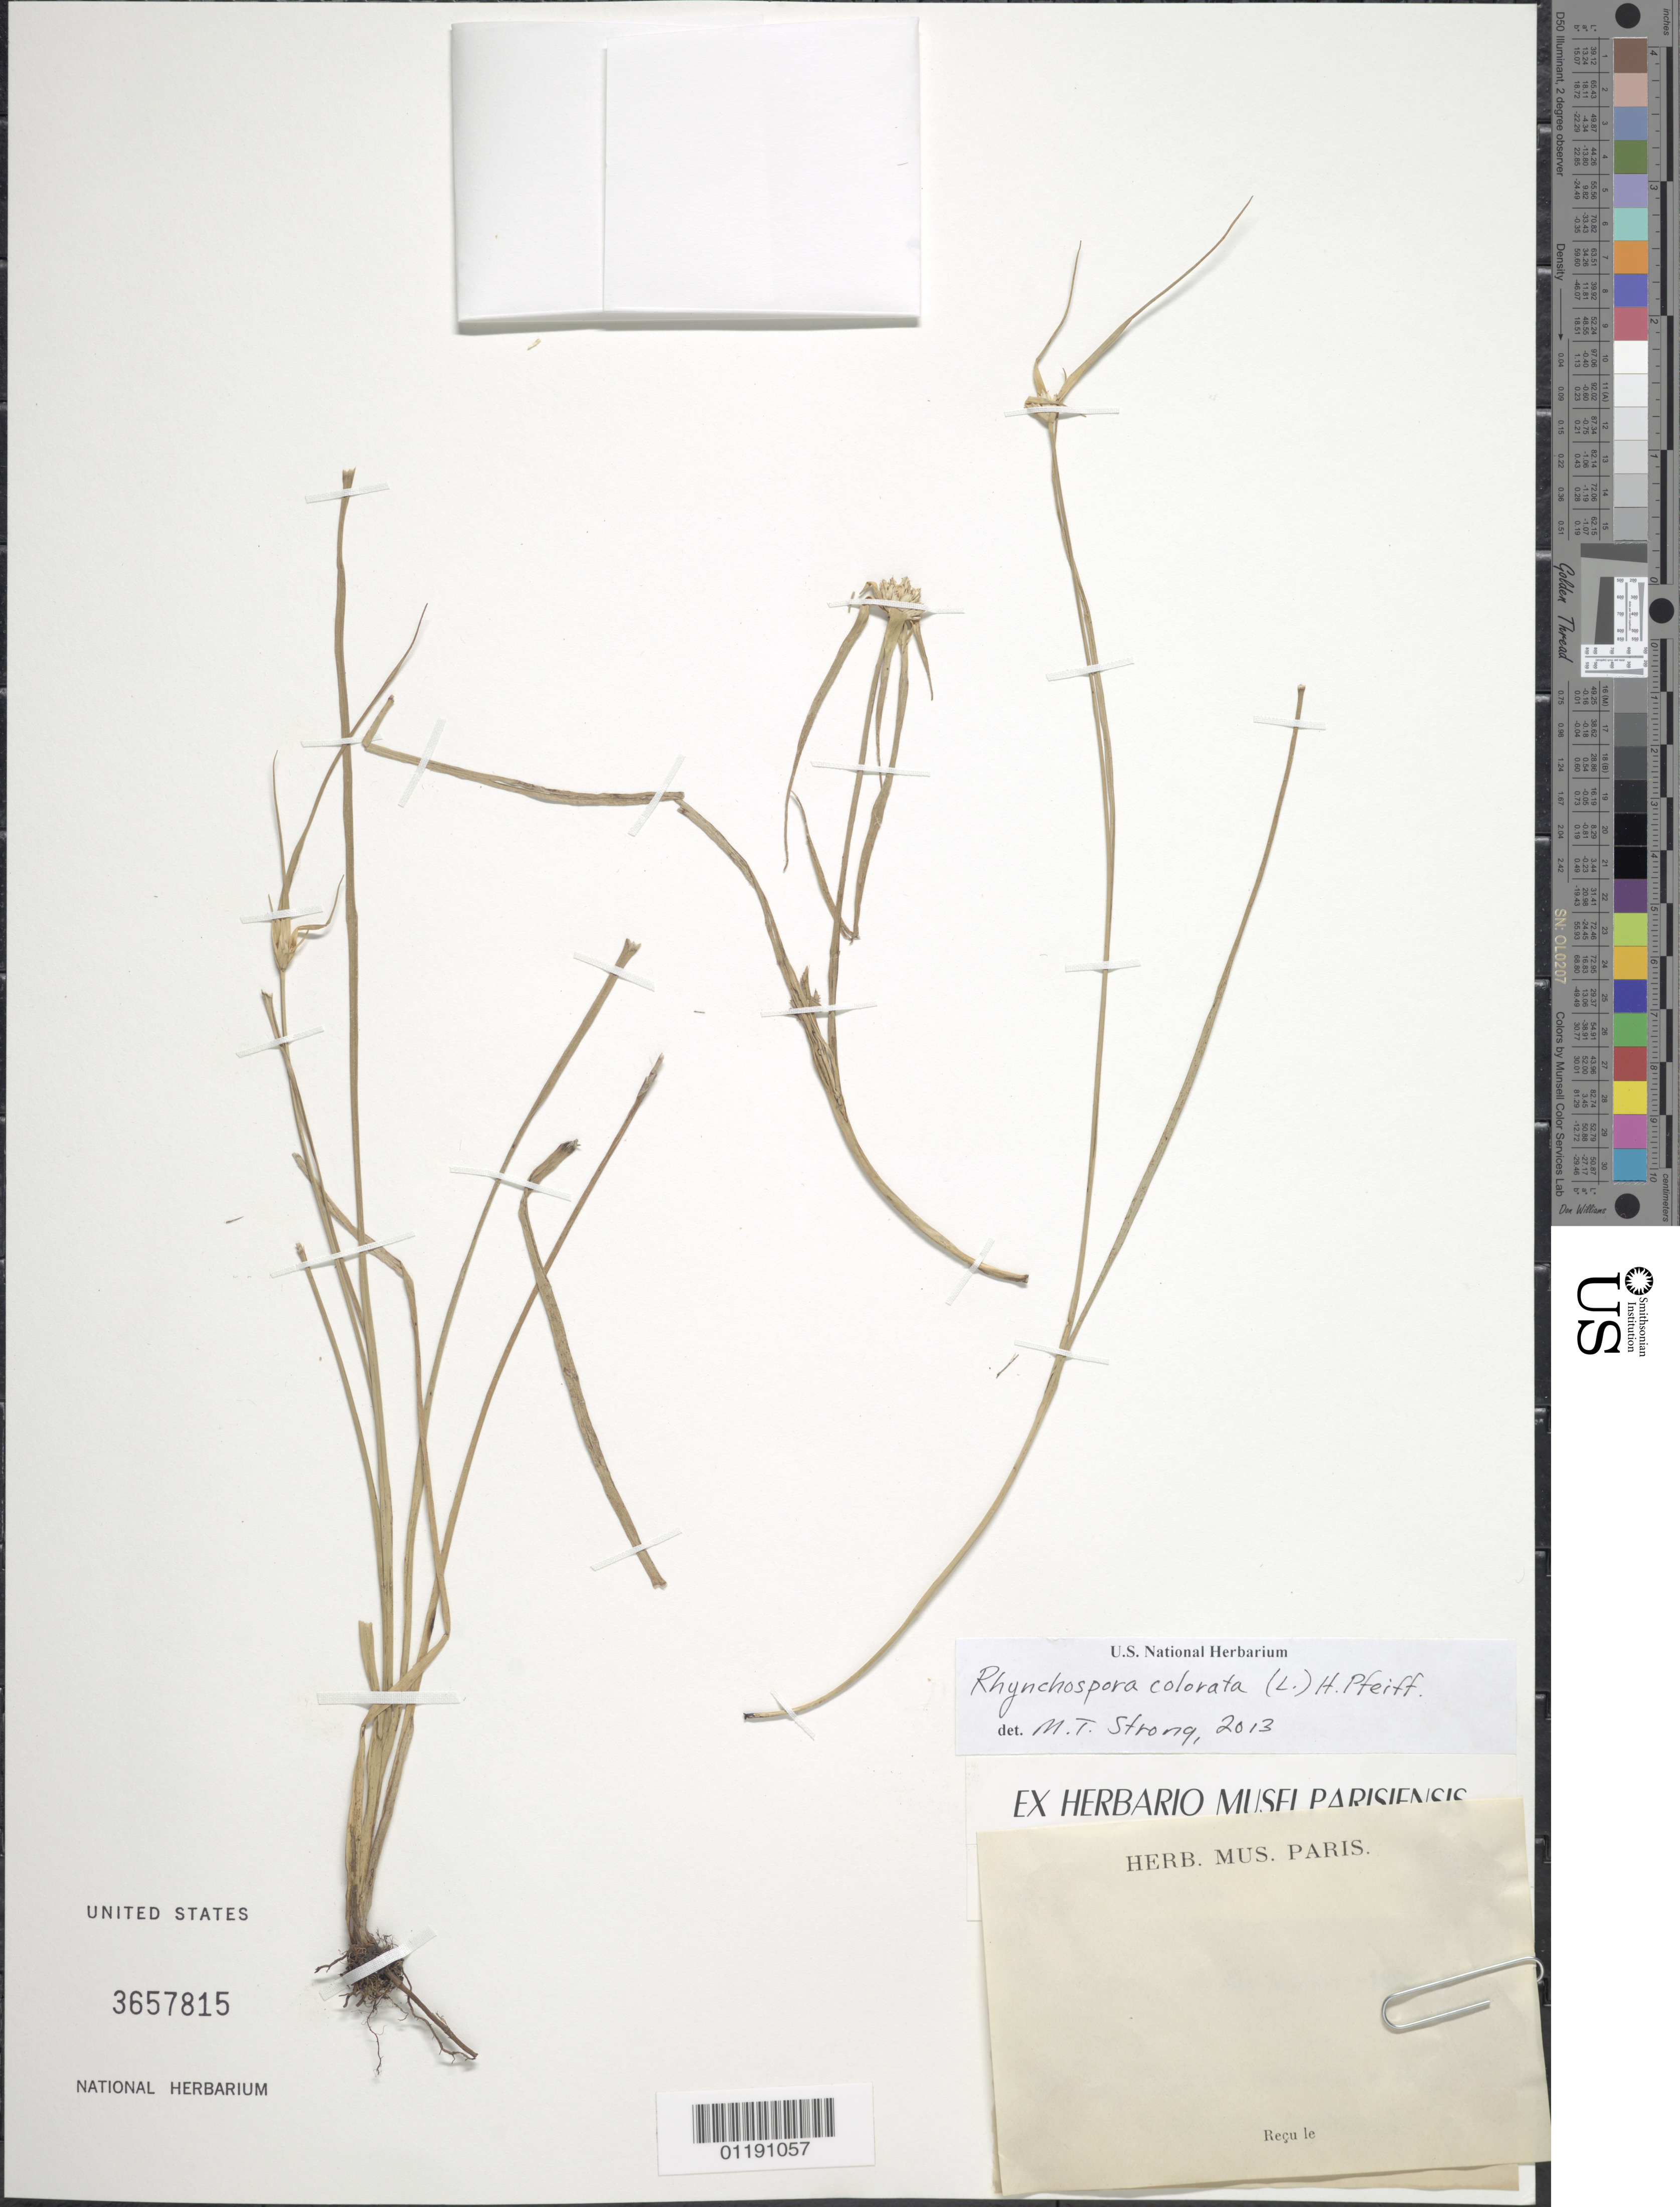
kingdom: Plantae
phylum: Tracheophyta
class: Liliopsida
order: Poales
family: Cyperaceae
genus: Rhynchospora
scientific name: Rhynchospora colorata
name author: (L.) H. Pfeiff.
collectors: P. T. Husnot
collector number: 30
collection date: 1868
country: Guadeloupe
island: Leeward Is.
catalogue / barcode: US 3657815